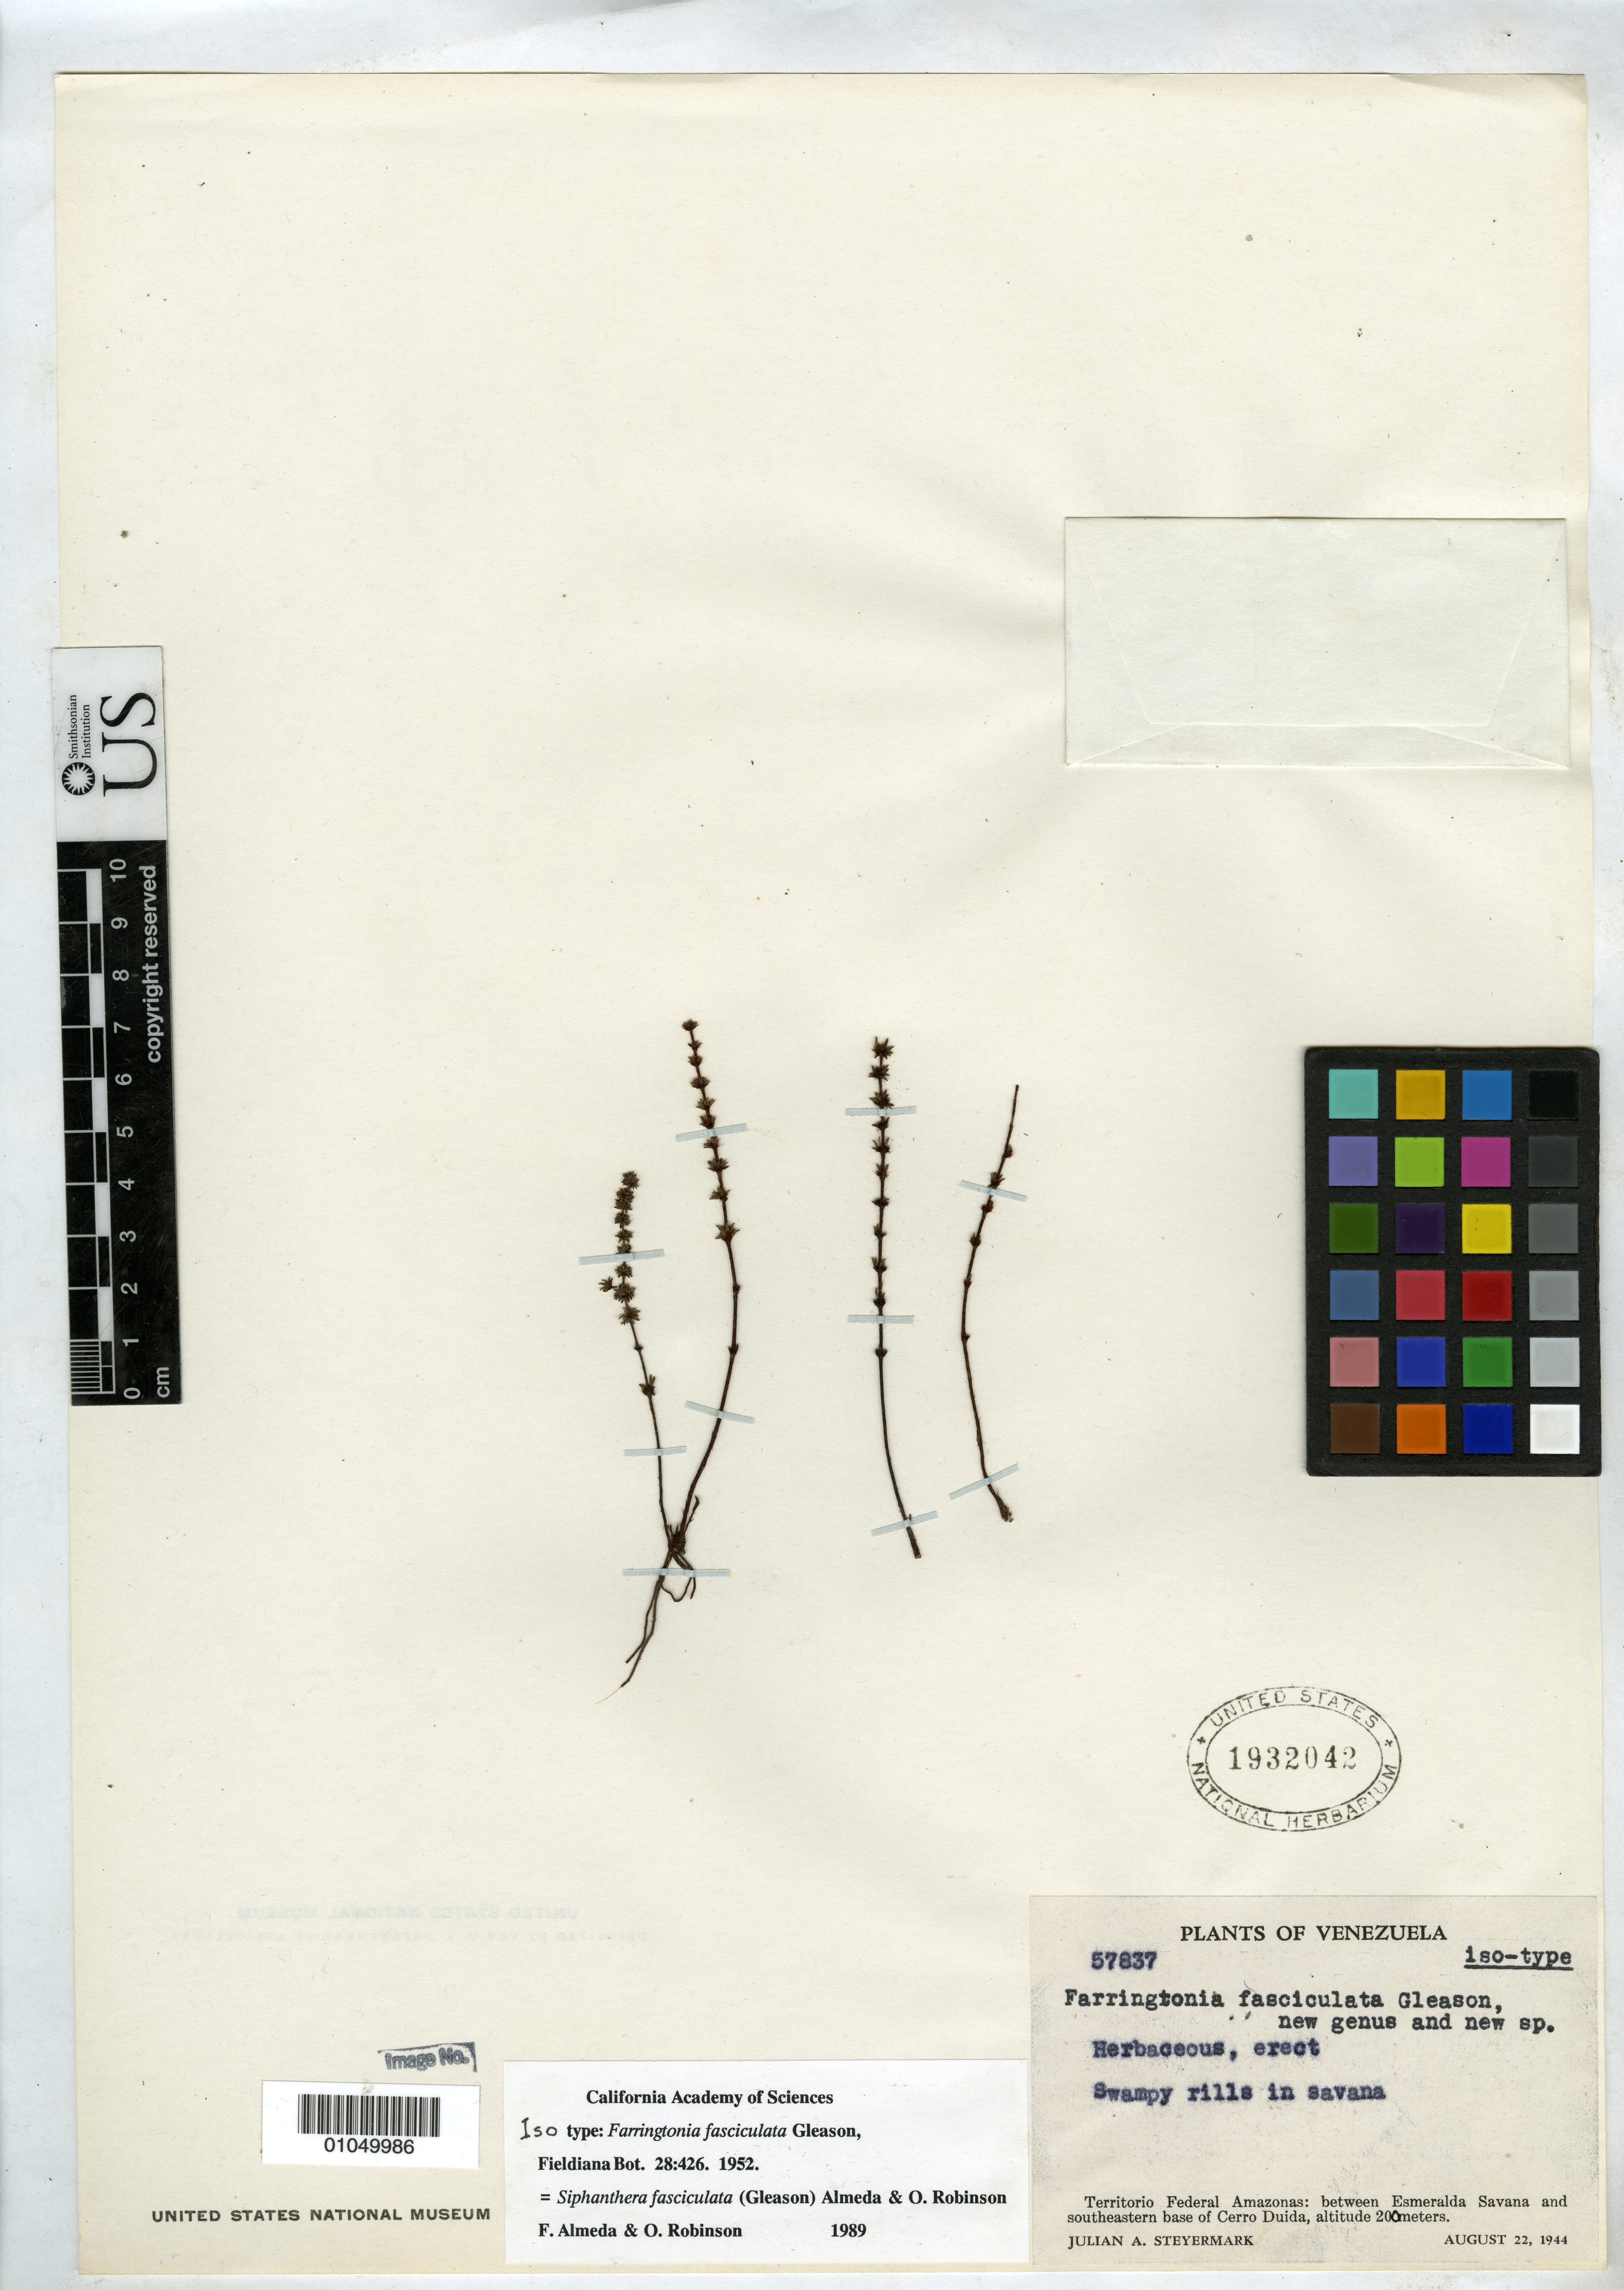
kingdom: Plantae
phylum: Tracheophyta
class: Magnoliopsida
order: Myrtales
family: Melastomataceae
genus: Farringtonia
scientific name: Farringtonia fasciculata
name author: Gleason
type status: Isotype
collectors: J. Steyermark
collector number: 57837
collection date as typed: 22 Aug 1944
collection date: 1944-08-22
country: Venezuela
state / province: Amazonas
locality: Between Esmeralda Savana and Cerro Duida.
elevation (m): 200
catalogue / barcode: US 1932042